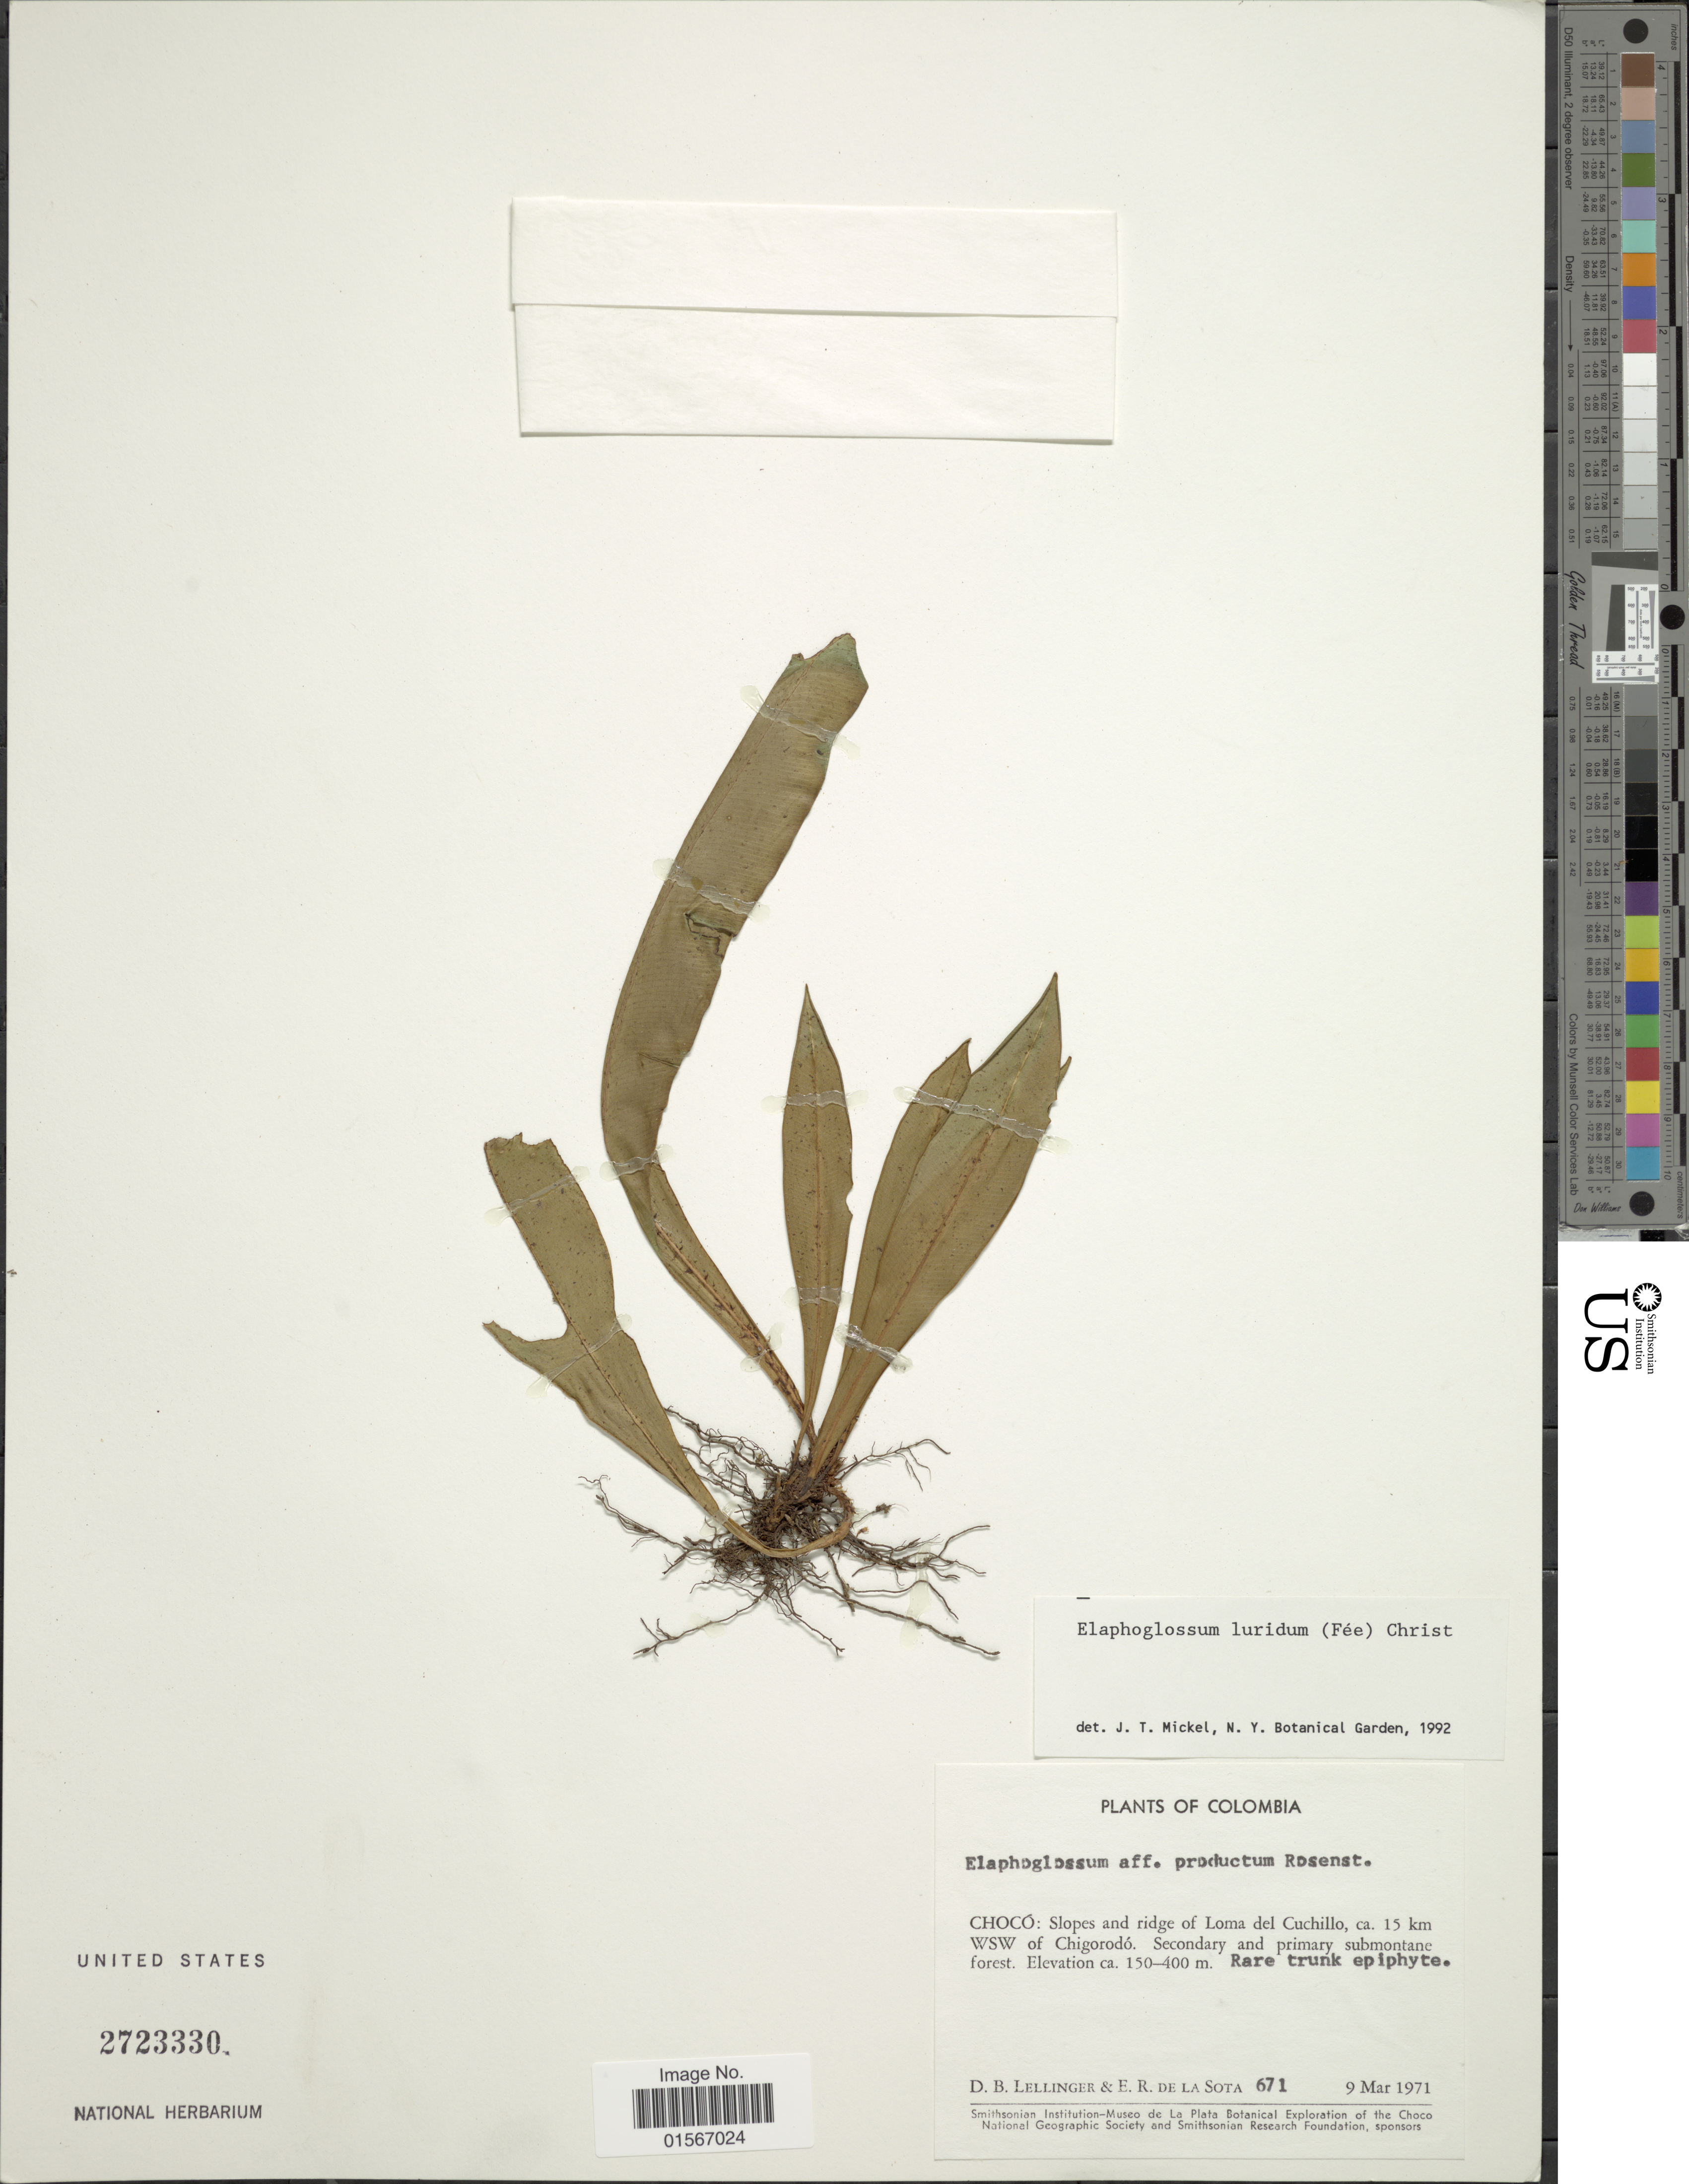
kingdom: Plantae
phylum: Tracheophyta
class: Polypodiopsida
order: Polypodiales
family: Dryopteridaceae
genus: Elaphoglossum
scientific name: Elaphoglossum maritzae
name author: A. Rojas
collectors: D. B. Lellinger & E. R. de la Sota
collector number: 671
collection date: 1971-03-09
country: Colombia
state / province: Chocó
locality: Slopes and ridge of Loma del Cuchillo, ca. 15 km WSW of Chigorodó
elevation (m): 150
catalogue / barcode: US 2723330